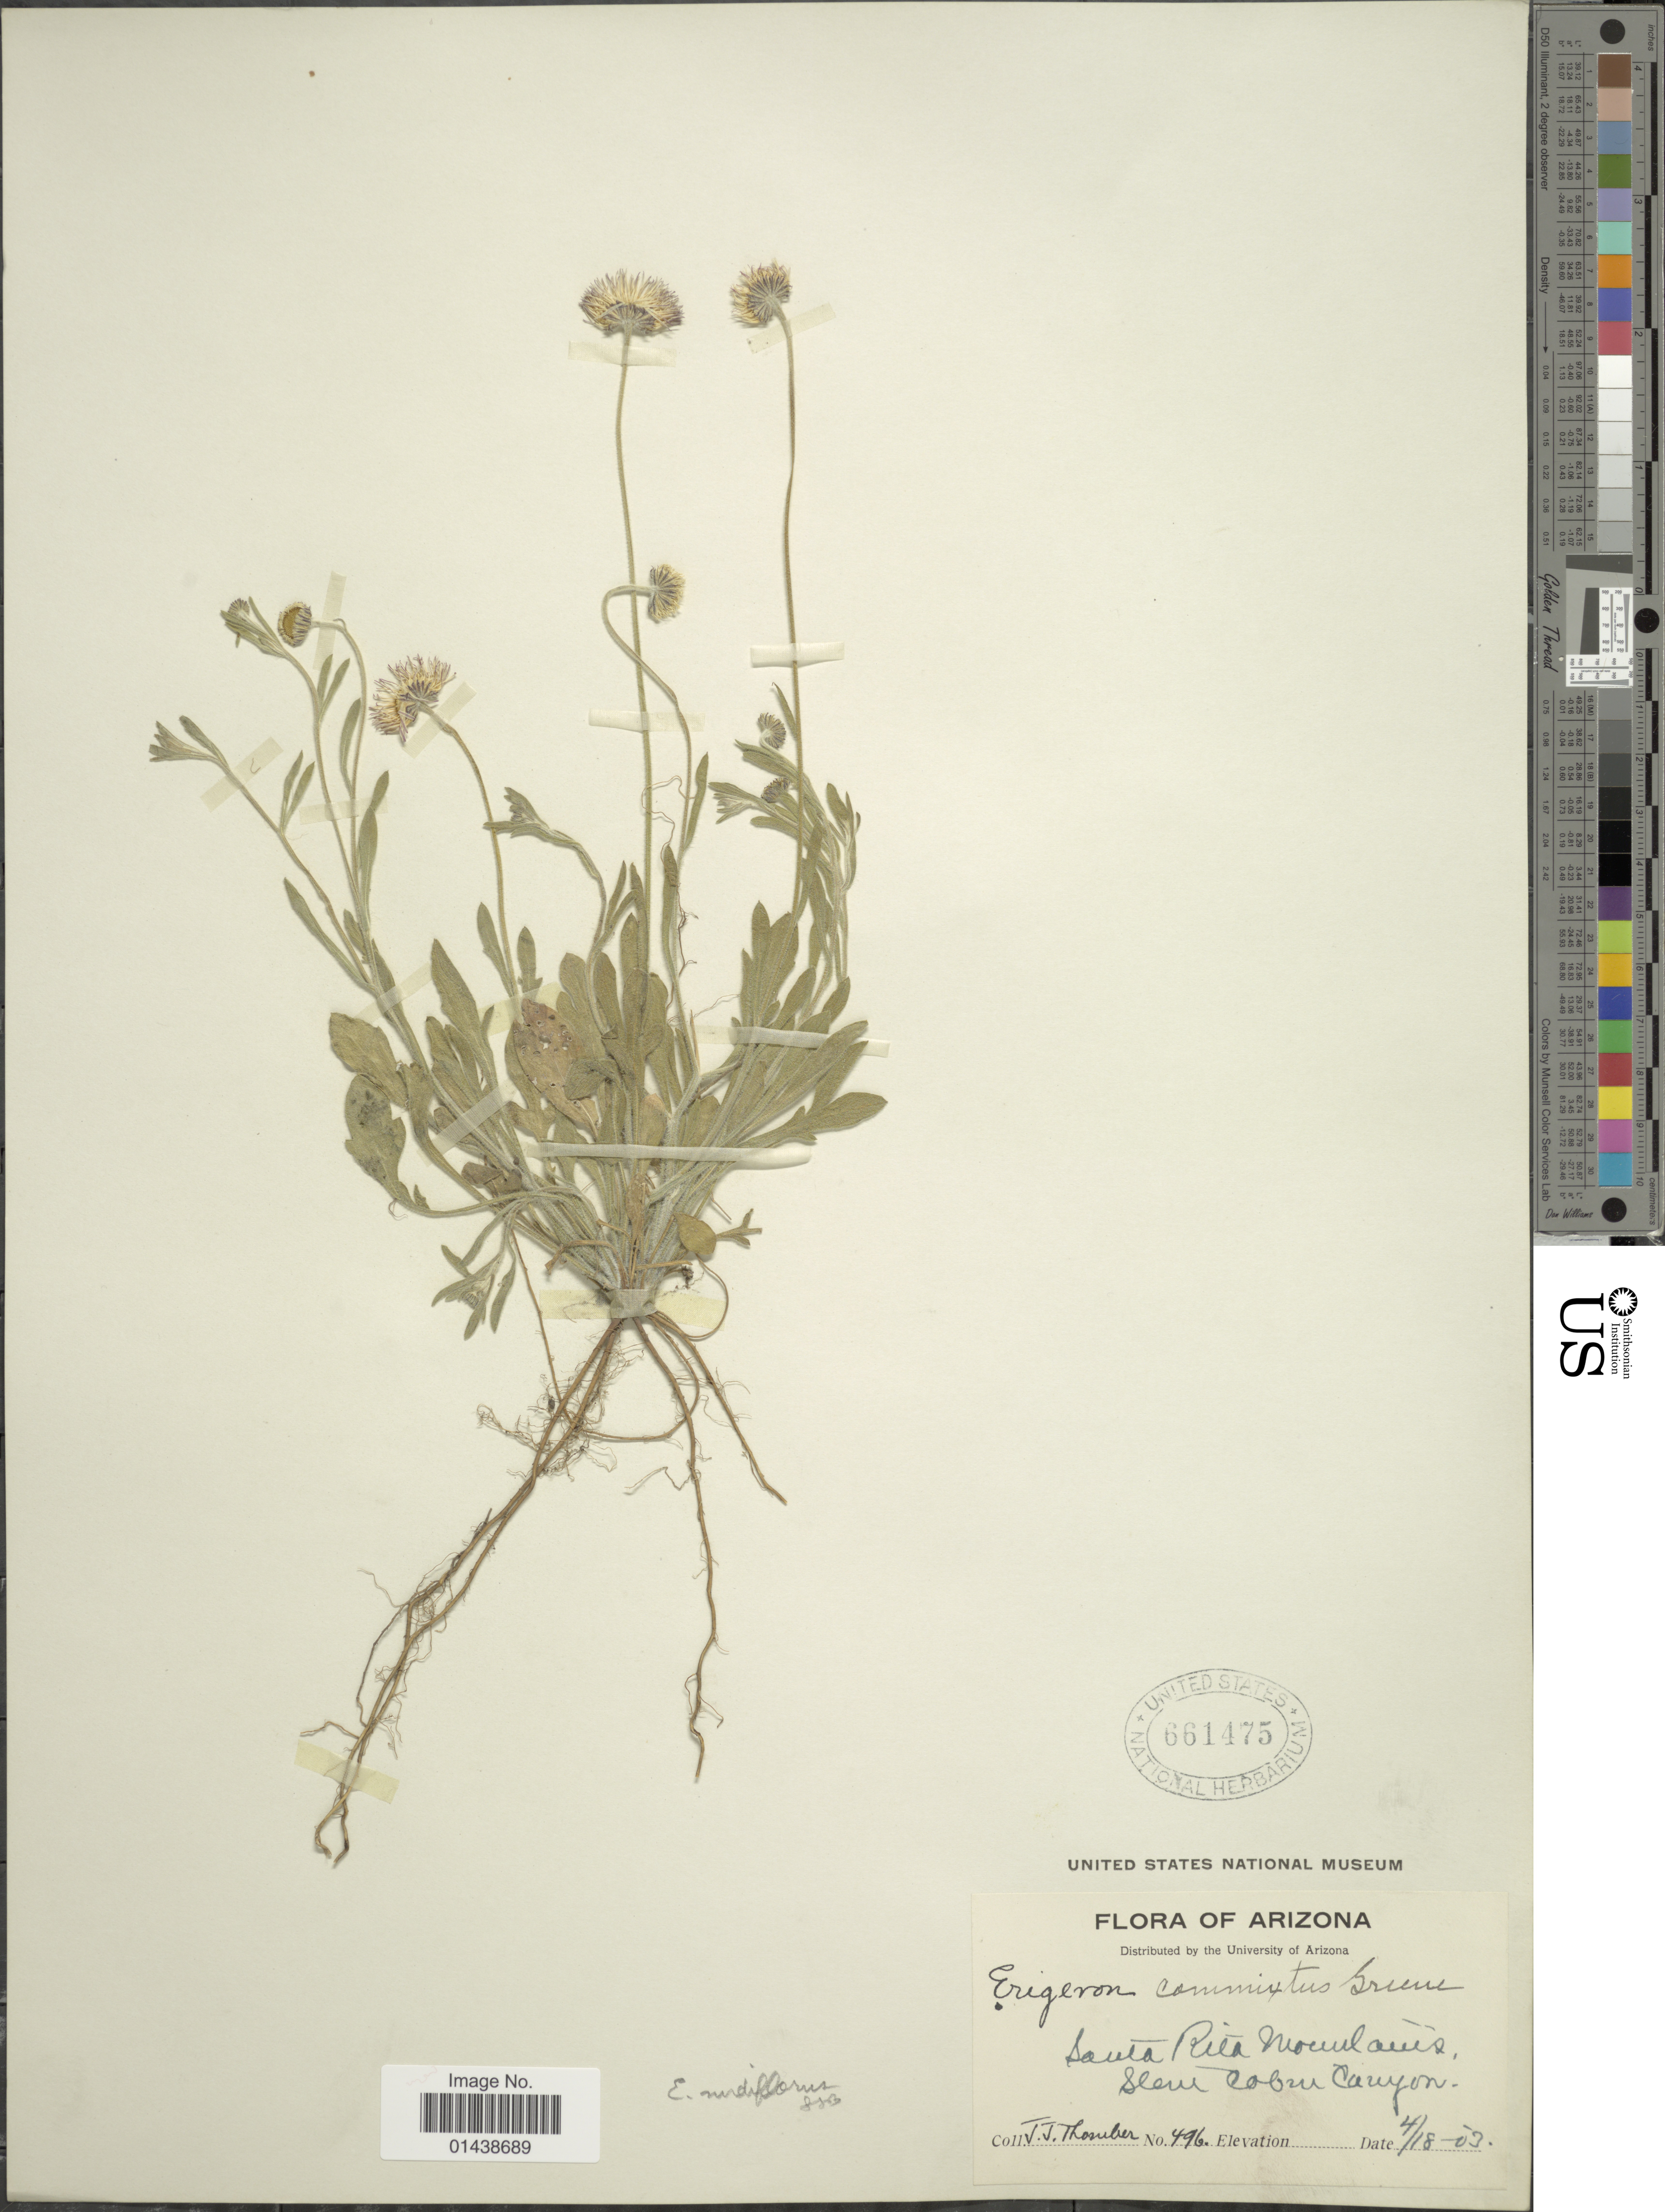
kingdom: Plantae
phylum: Tracheophyta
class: Magnoliopsida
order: Asterales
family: Asteraceae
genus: Erigeron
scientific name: Erigeron nudiflorus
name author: Buckley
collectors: J. Thornber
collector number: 496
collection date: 1903-04-18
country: United States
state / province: Arizona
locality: Santa Rita Mountains, Slew Cobru Canyon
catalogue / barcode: US 661475